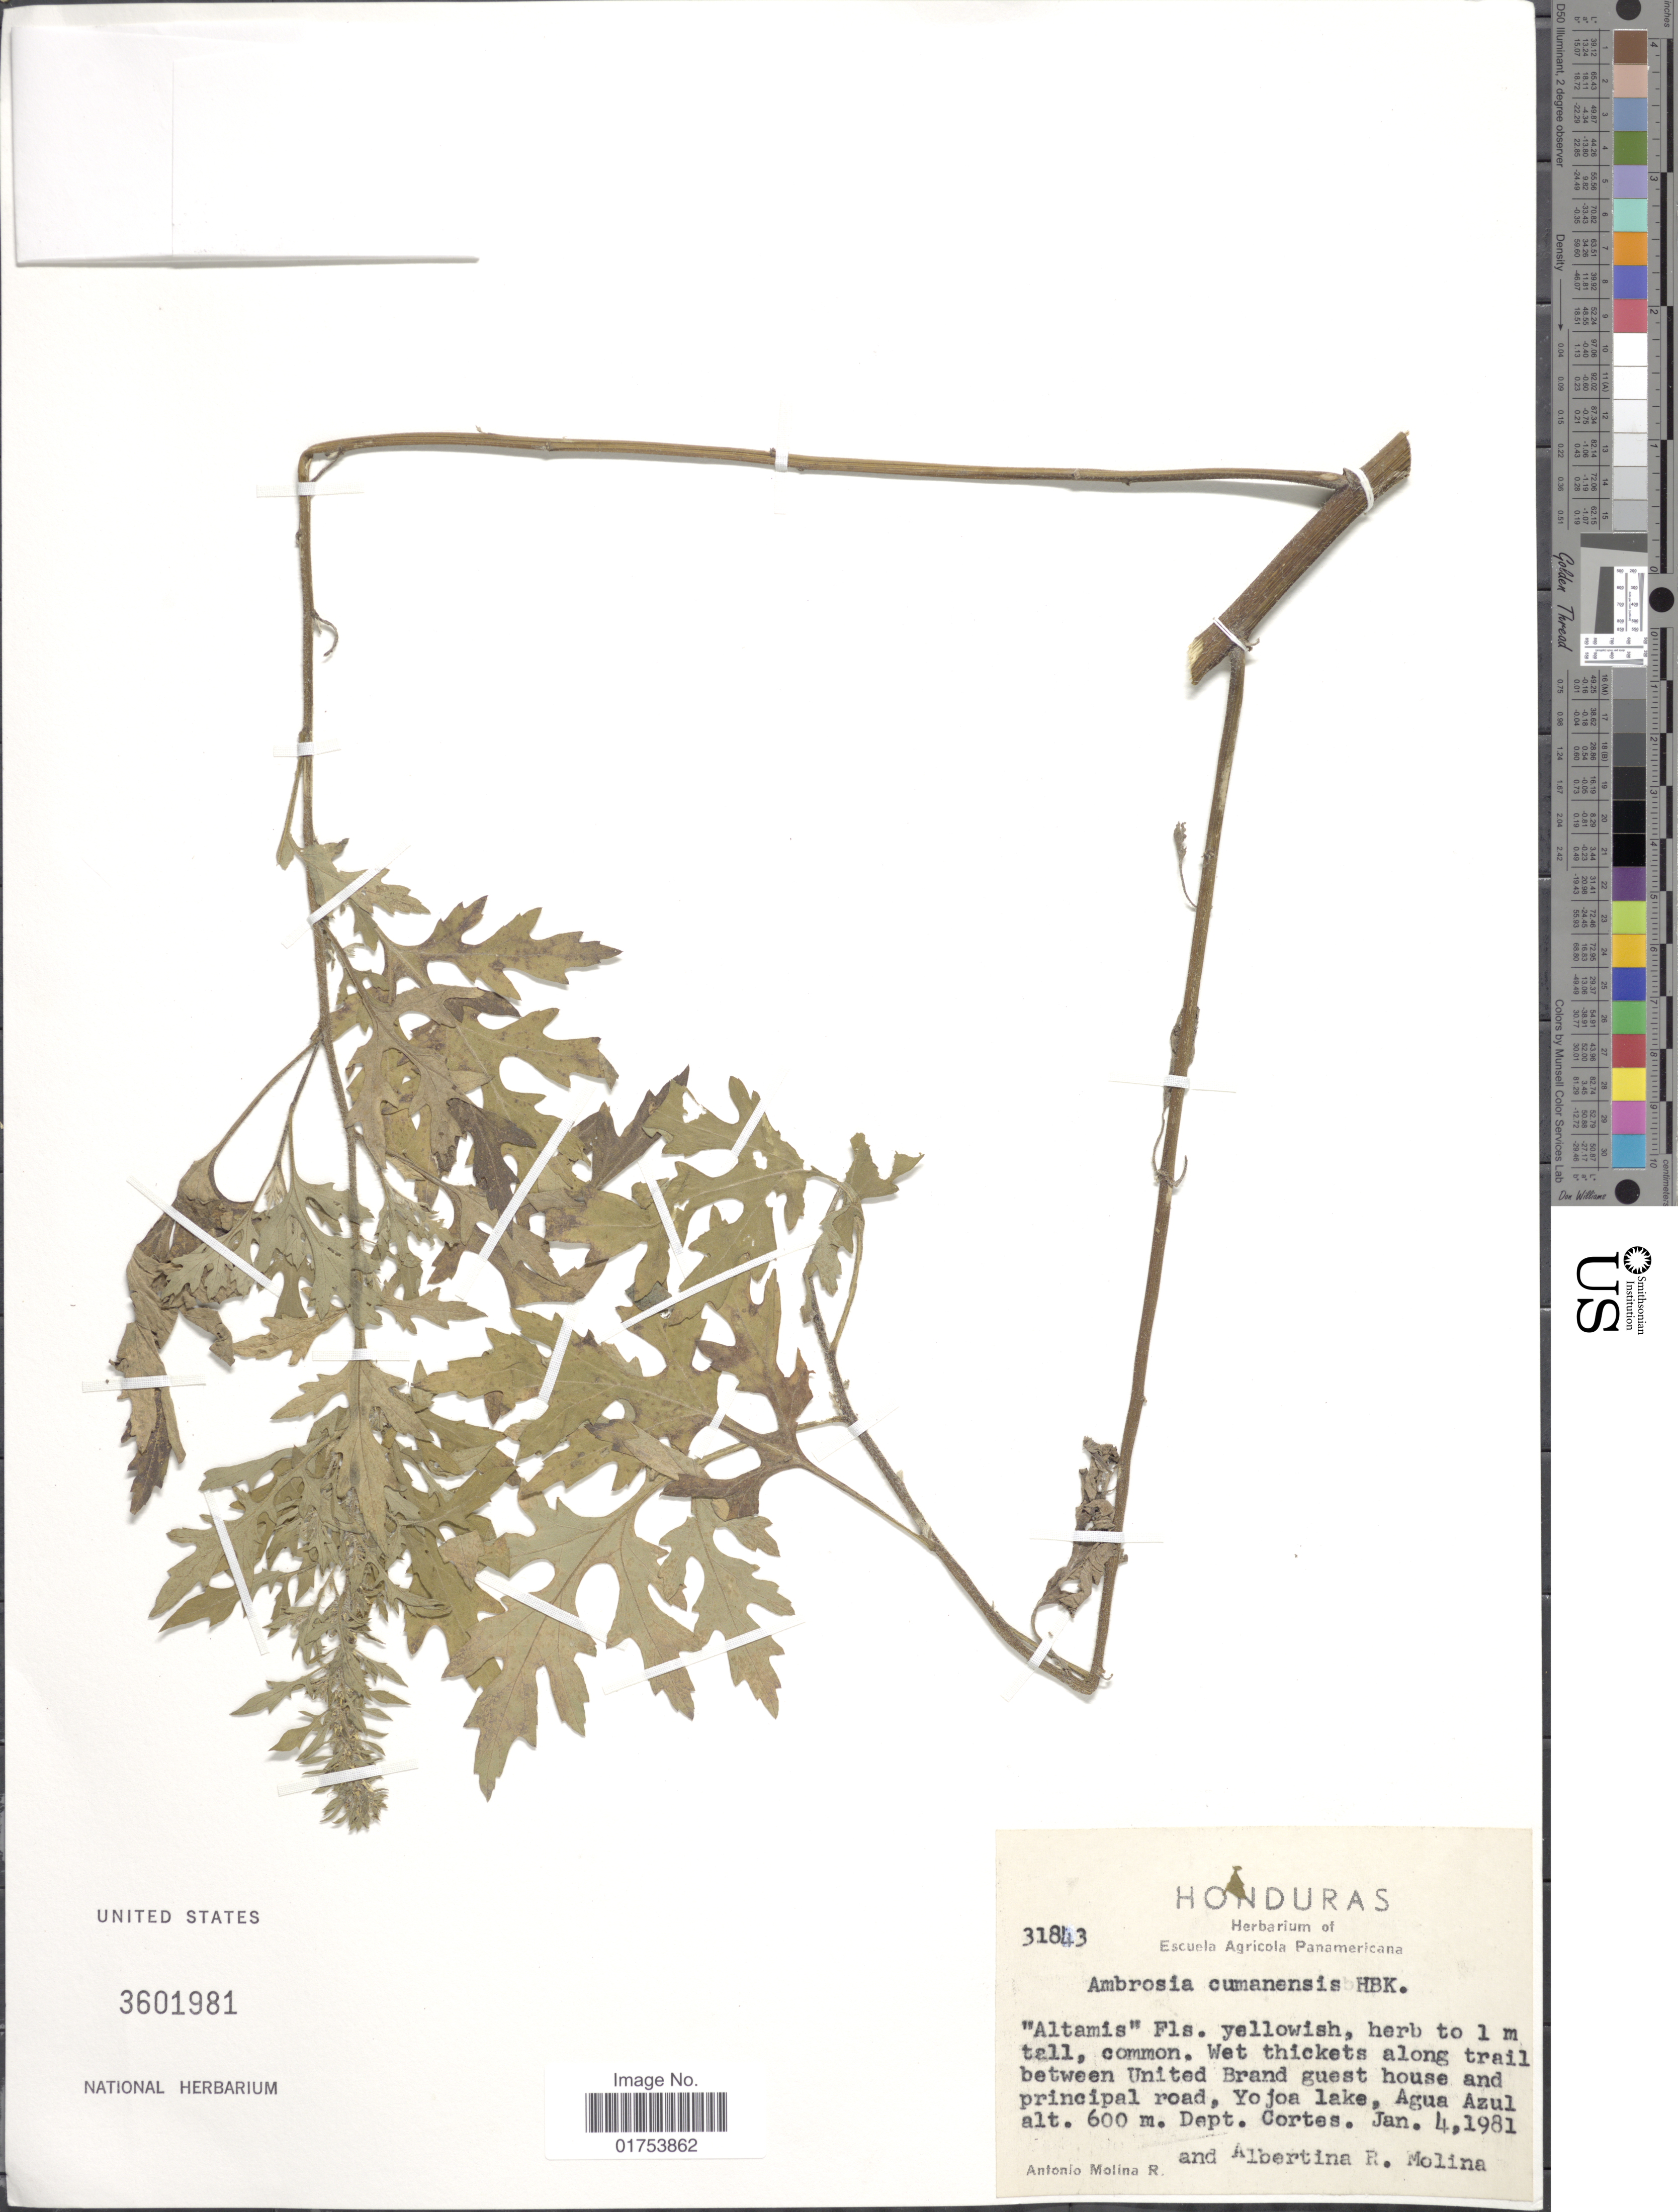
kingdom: Plantae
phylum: Tracheophyta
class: Magnoliopsida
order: Asterales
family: Asteraceae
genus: Ambrosia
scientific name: Ambrosia cumanensis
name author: Kunth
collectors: A. Molina R. & A. R. Molina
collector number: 31843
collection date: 1981-01-04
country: Honduras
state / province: Cortés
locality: Wet thickets along trail between United Brand guest house and principal road, Yojoa lake, Agua Azul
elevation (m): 600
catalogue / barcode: US 3601981